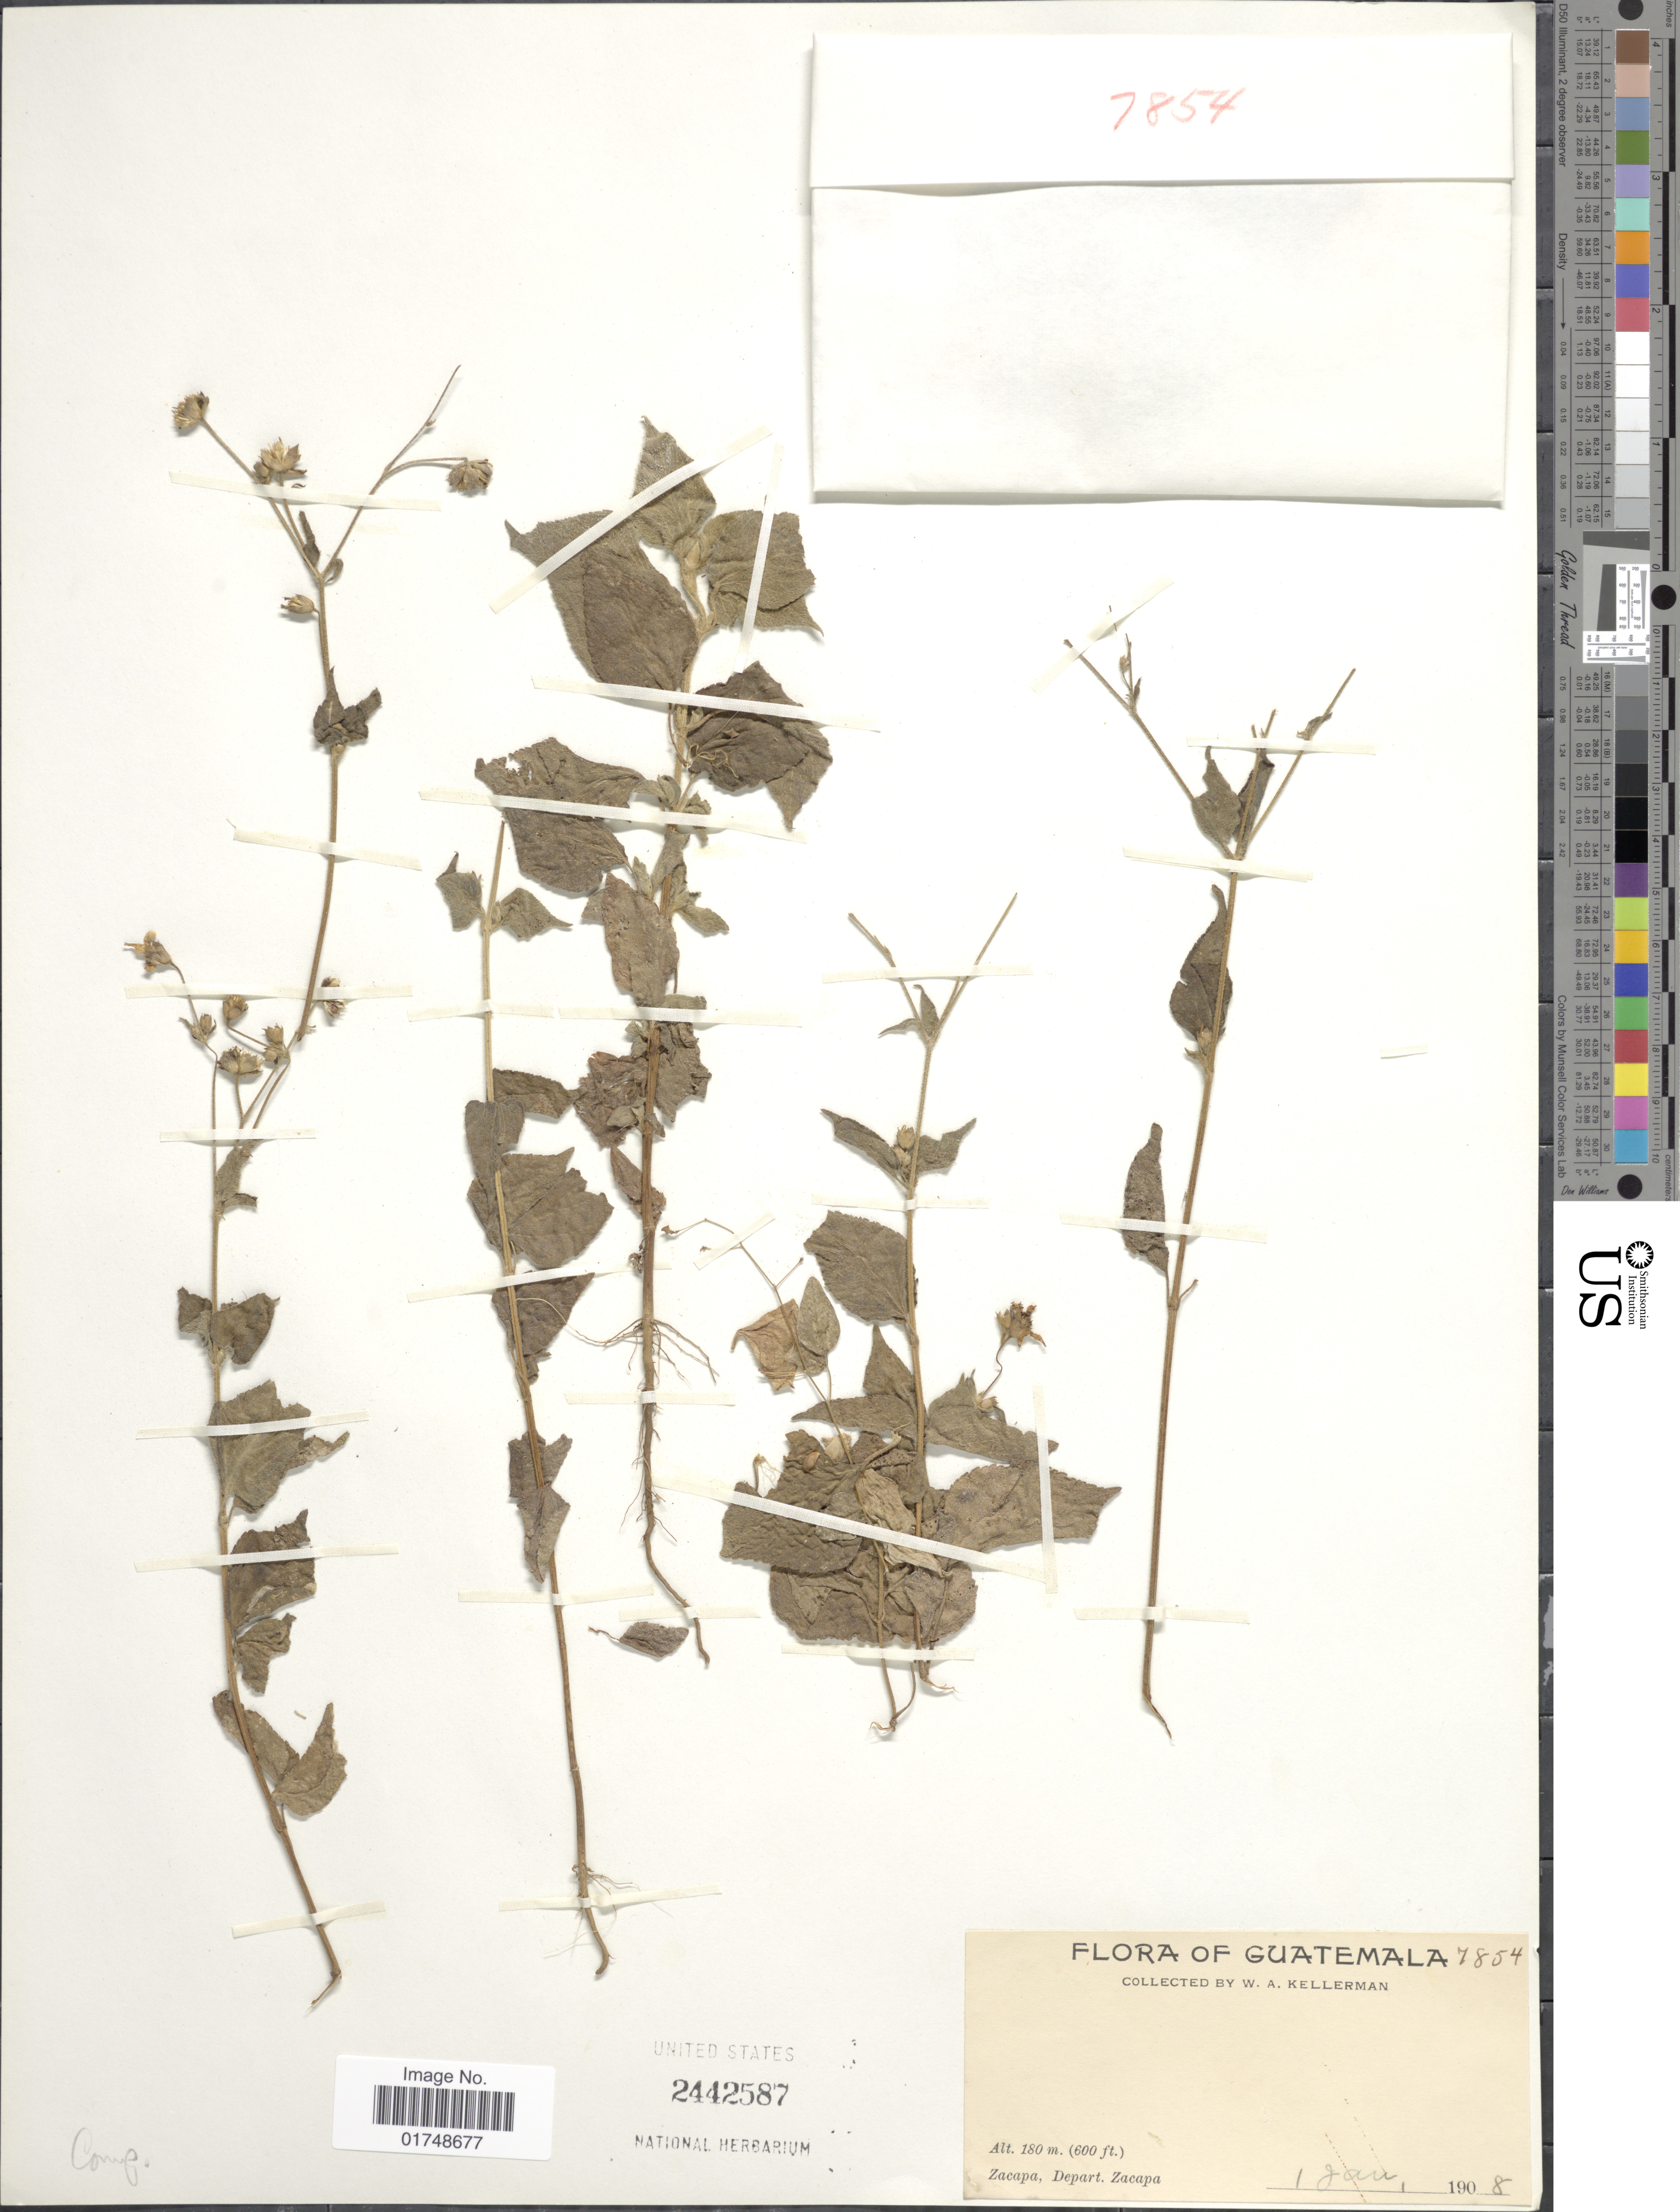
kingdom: Plantae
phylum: Tracheophyta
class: Magnoliopsida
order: Asterales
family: Asteraceae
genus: Baltimora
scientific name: Baltimora recta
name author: L.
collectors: W. Kellerman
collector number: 7854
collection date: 1908-01-01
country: Guatemala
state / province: Zacapa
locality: Zacapa, Depart. Zacapa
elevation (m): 180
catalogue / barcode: US 2442587